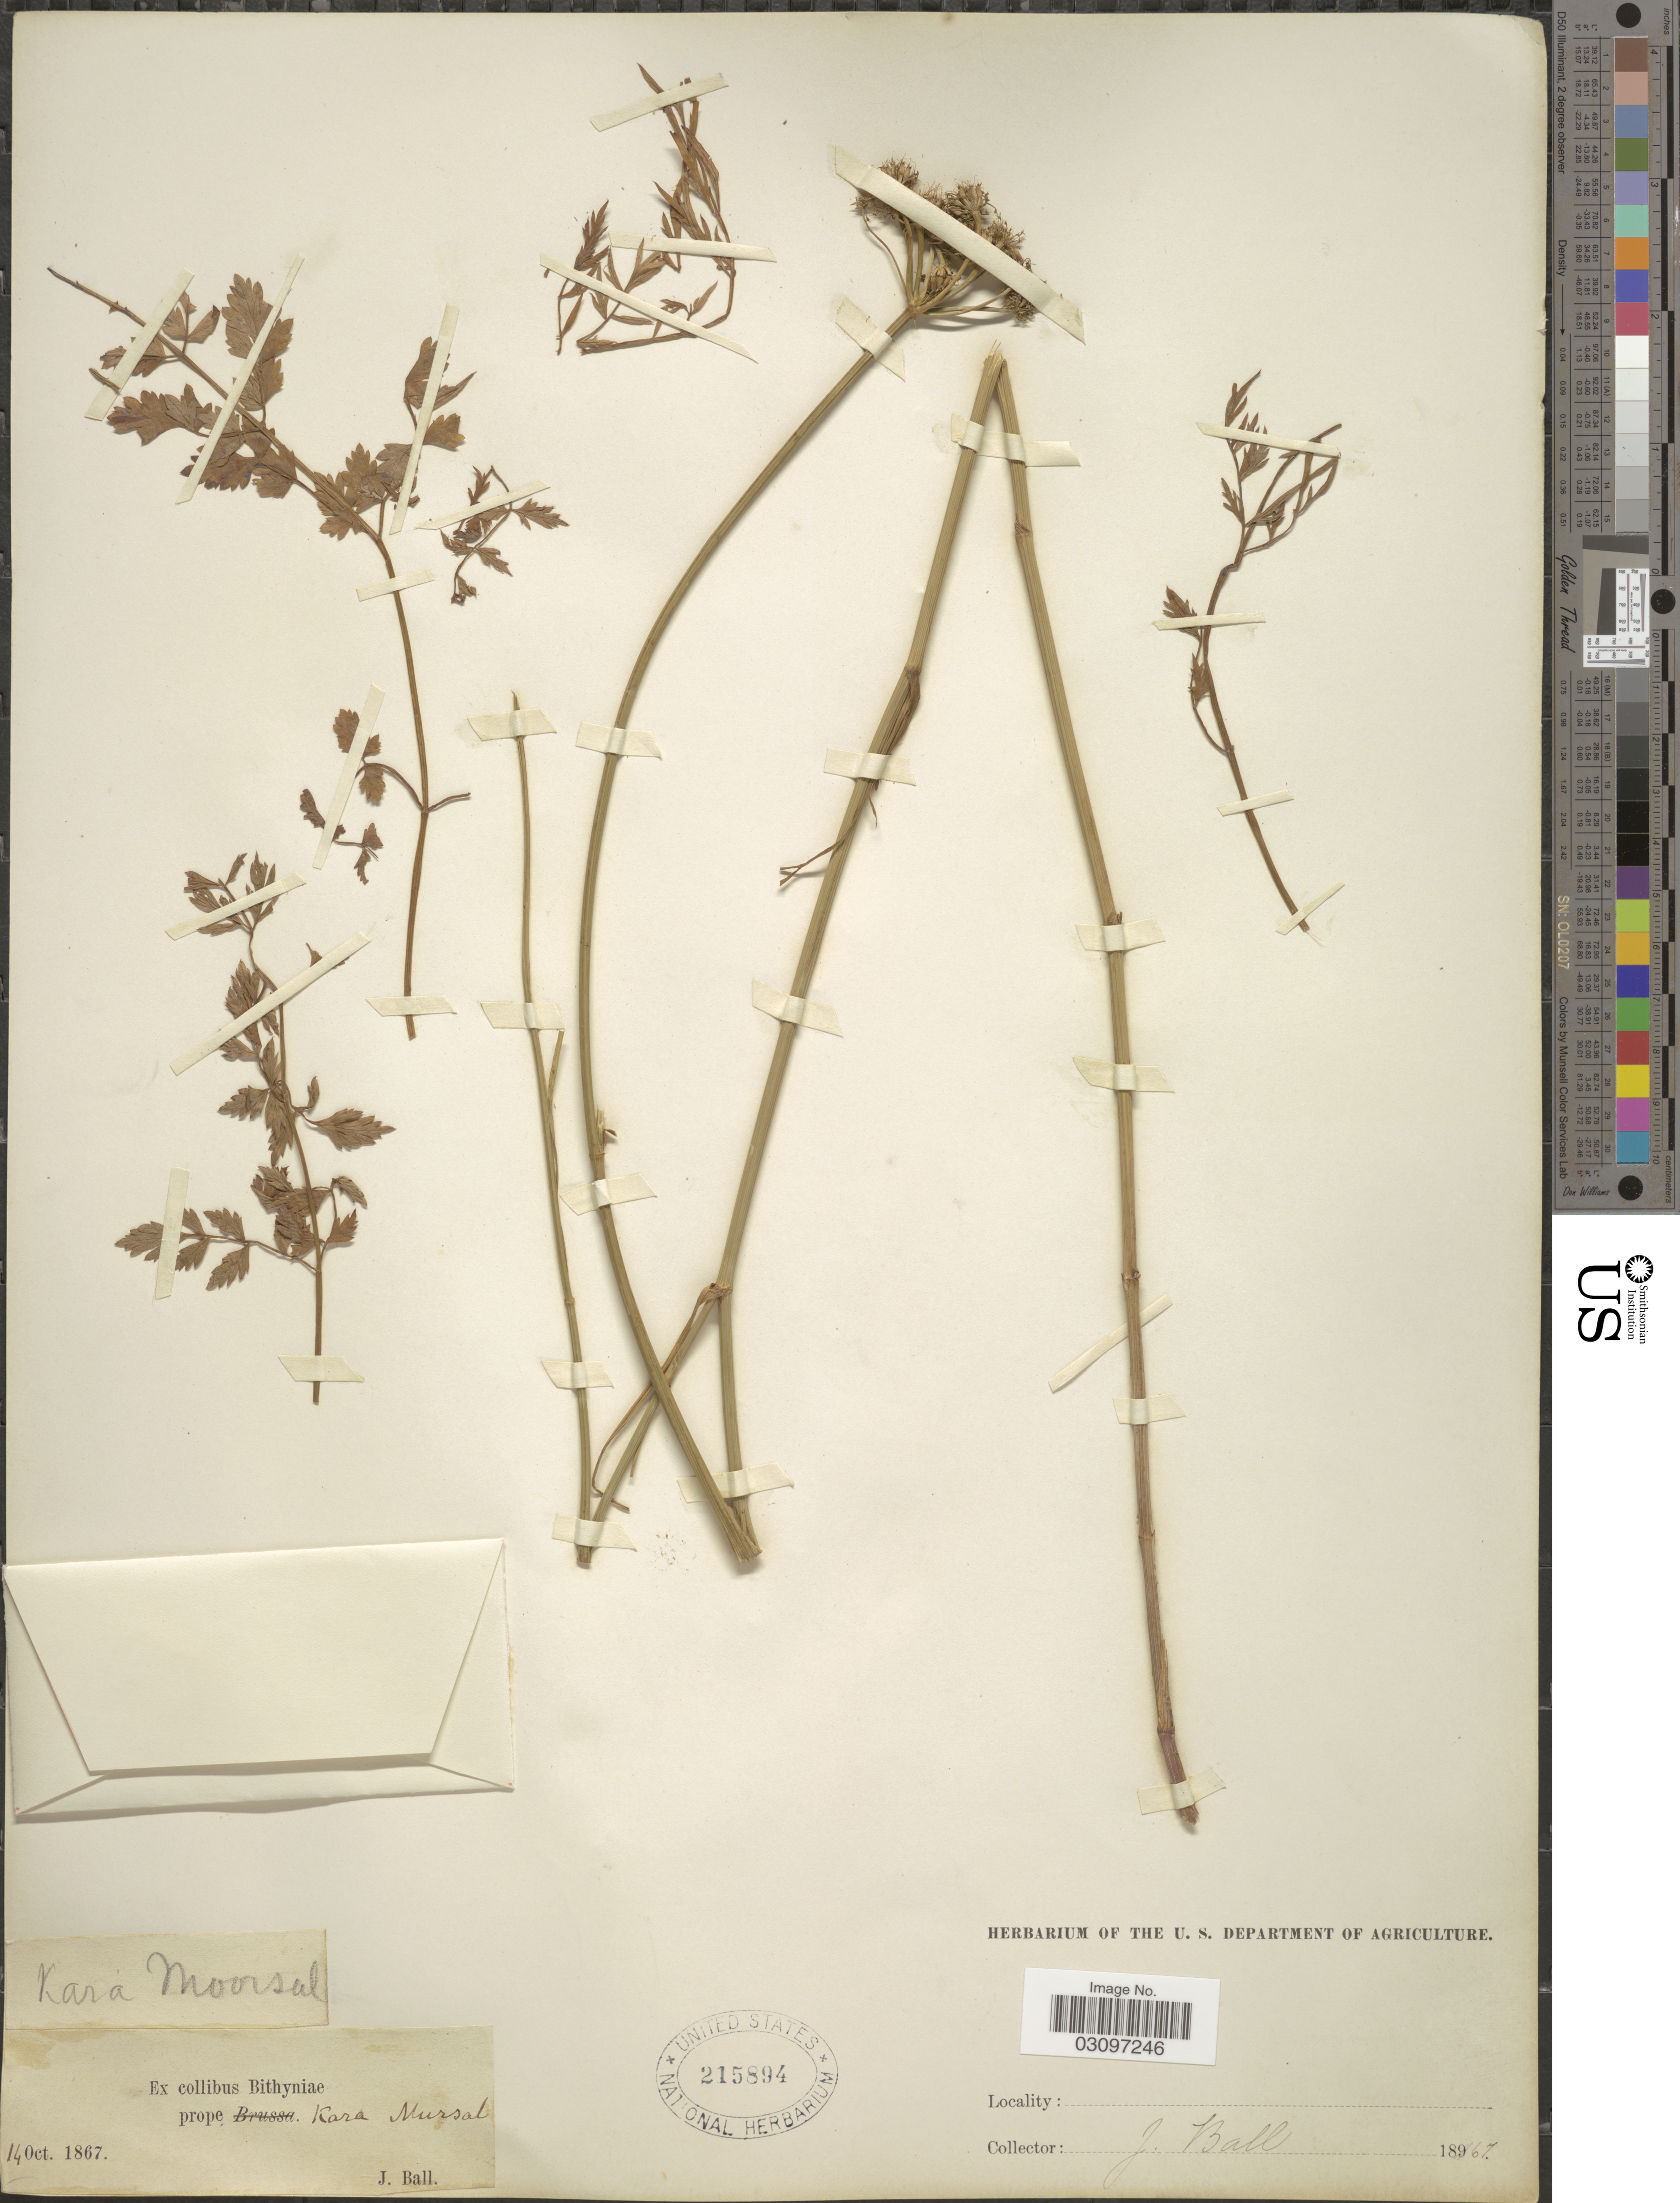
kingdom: Plantae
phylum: Tracheophyta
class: Magnoliopsida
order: Apiales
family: Apiaceae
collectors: J. Ball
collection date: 1867-10-14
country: Turkey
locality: Ex collibus Bithyniae prope Kara Mursal.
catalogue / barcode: US 215894